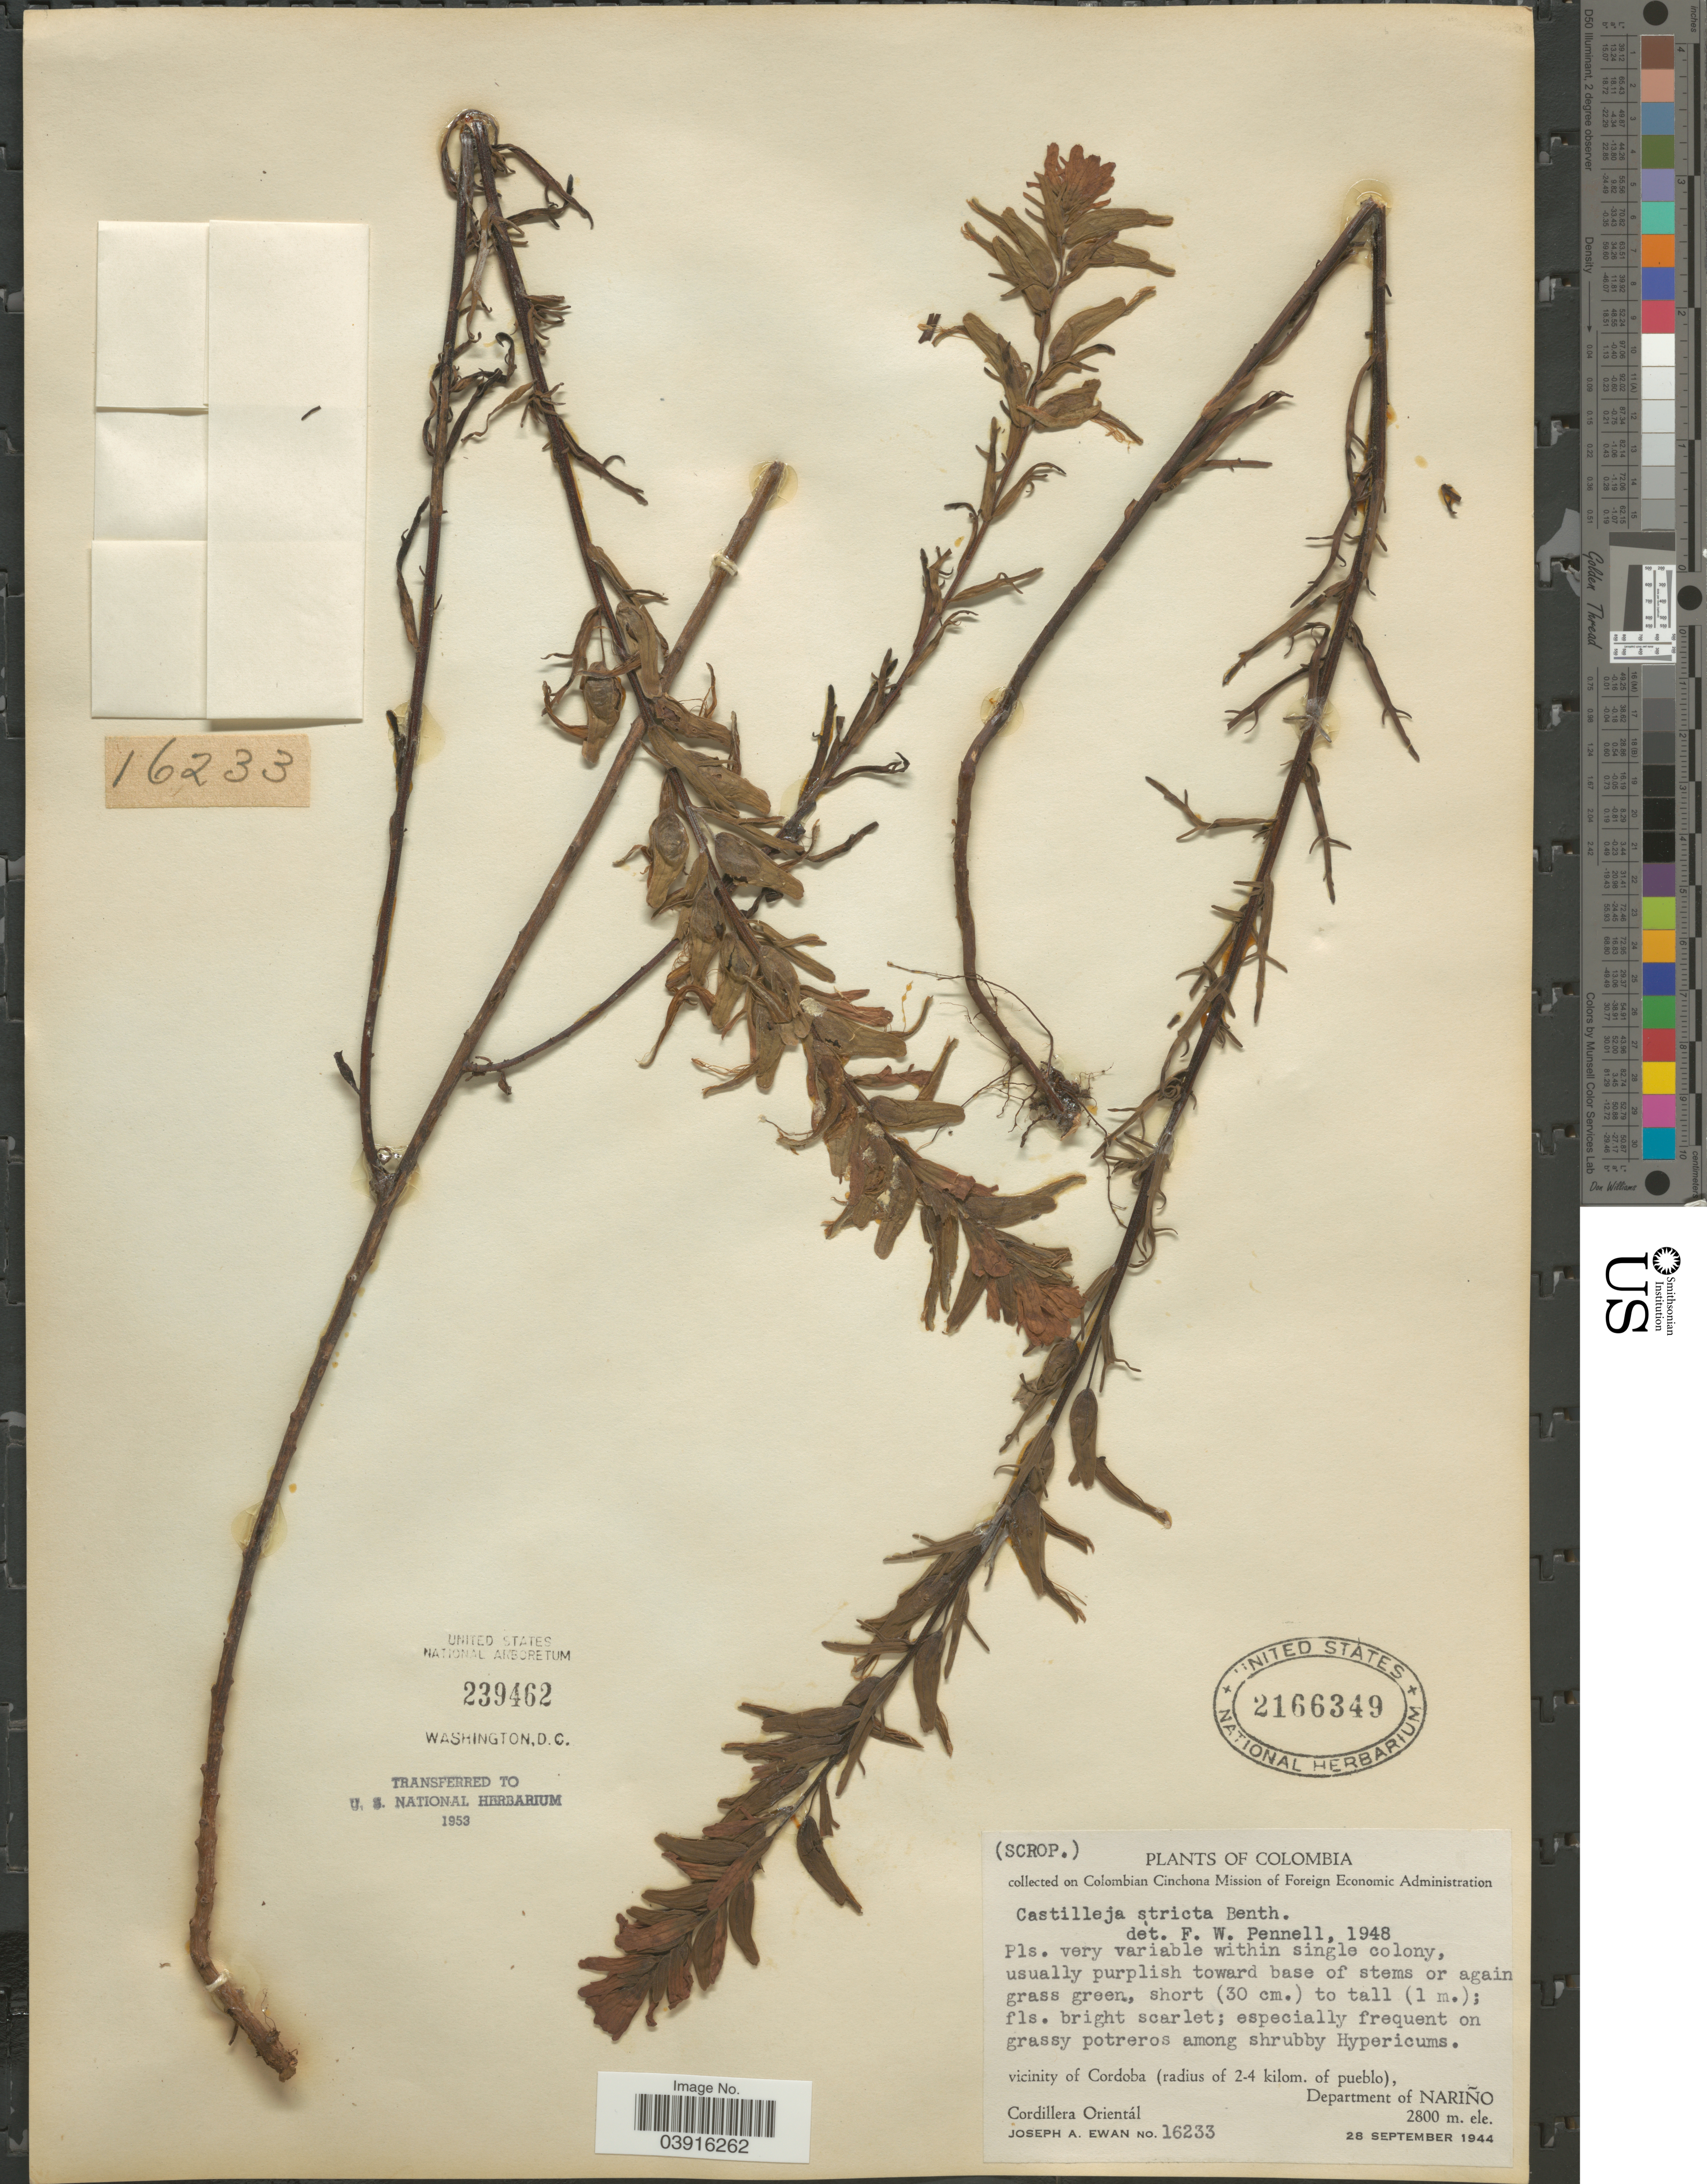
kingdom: Plantae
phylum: Tracheophyta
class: Magnoliopsida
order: Lamiales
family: Orobanchaceae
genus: Castilleja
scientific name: Castilleja fissifolia subsp. fruticosa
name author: (Wedd.) Melch.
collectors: J. A. Ewan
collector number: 16233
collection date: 1944-09-28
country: Colombia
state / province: Nariño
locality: Vicinity of Cordoba (radius of 2-4 kilom. of pueblo), Department of Nariño. Cordillera Orientál.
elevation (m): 2800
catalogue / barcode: US 2166349